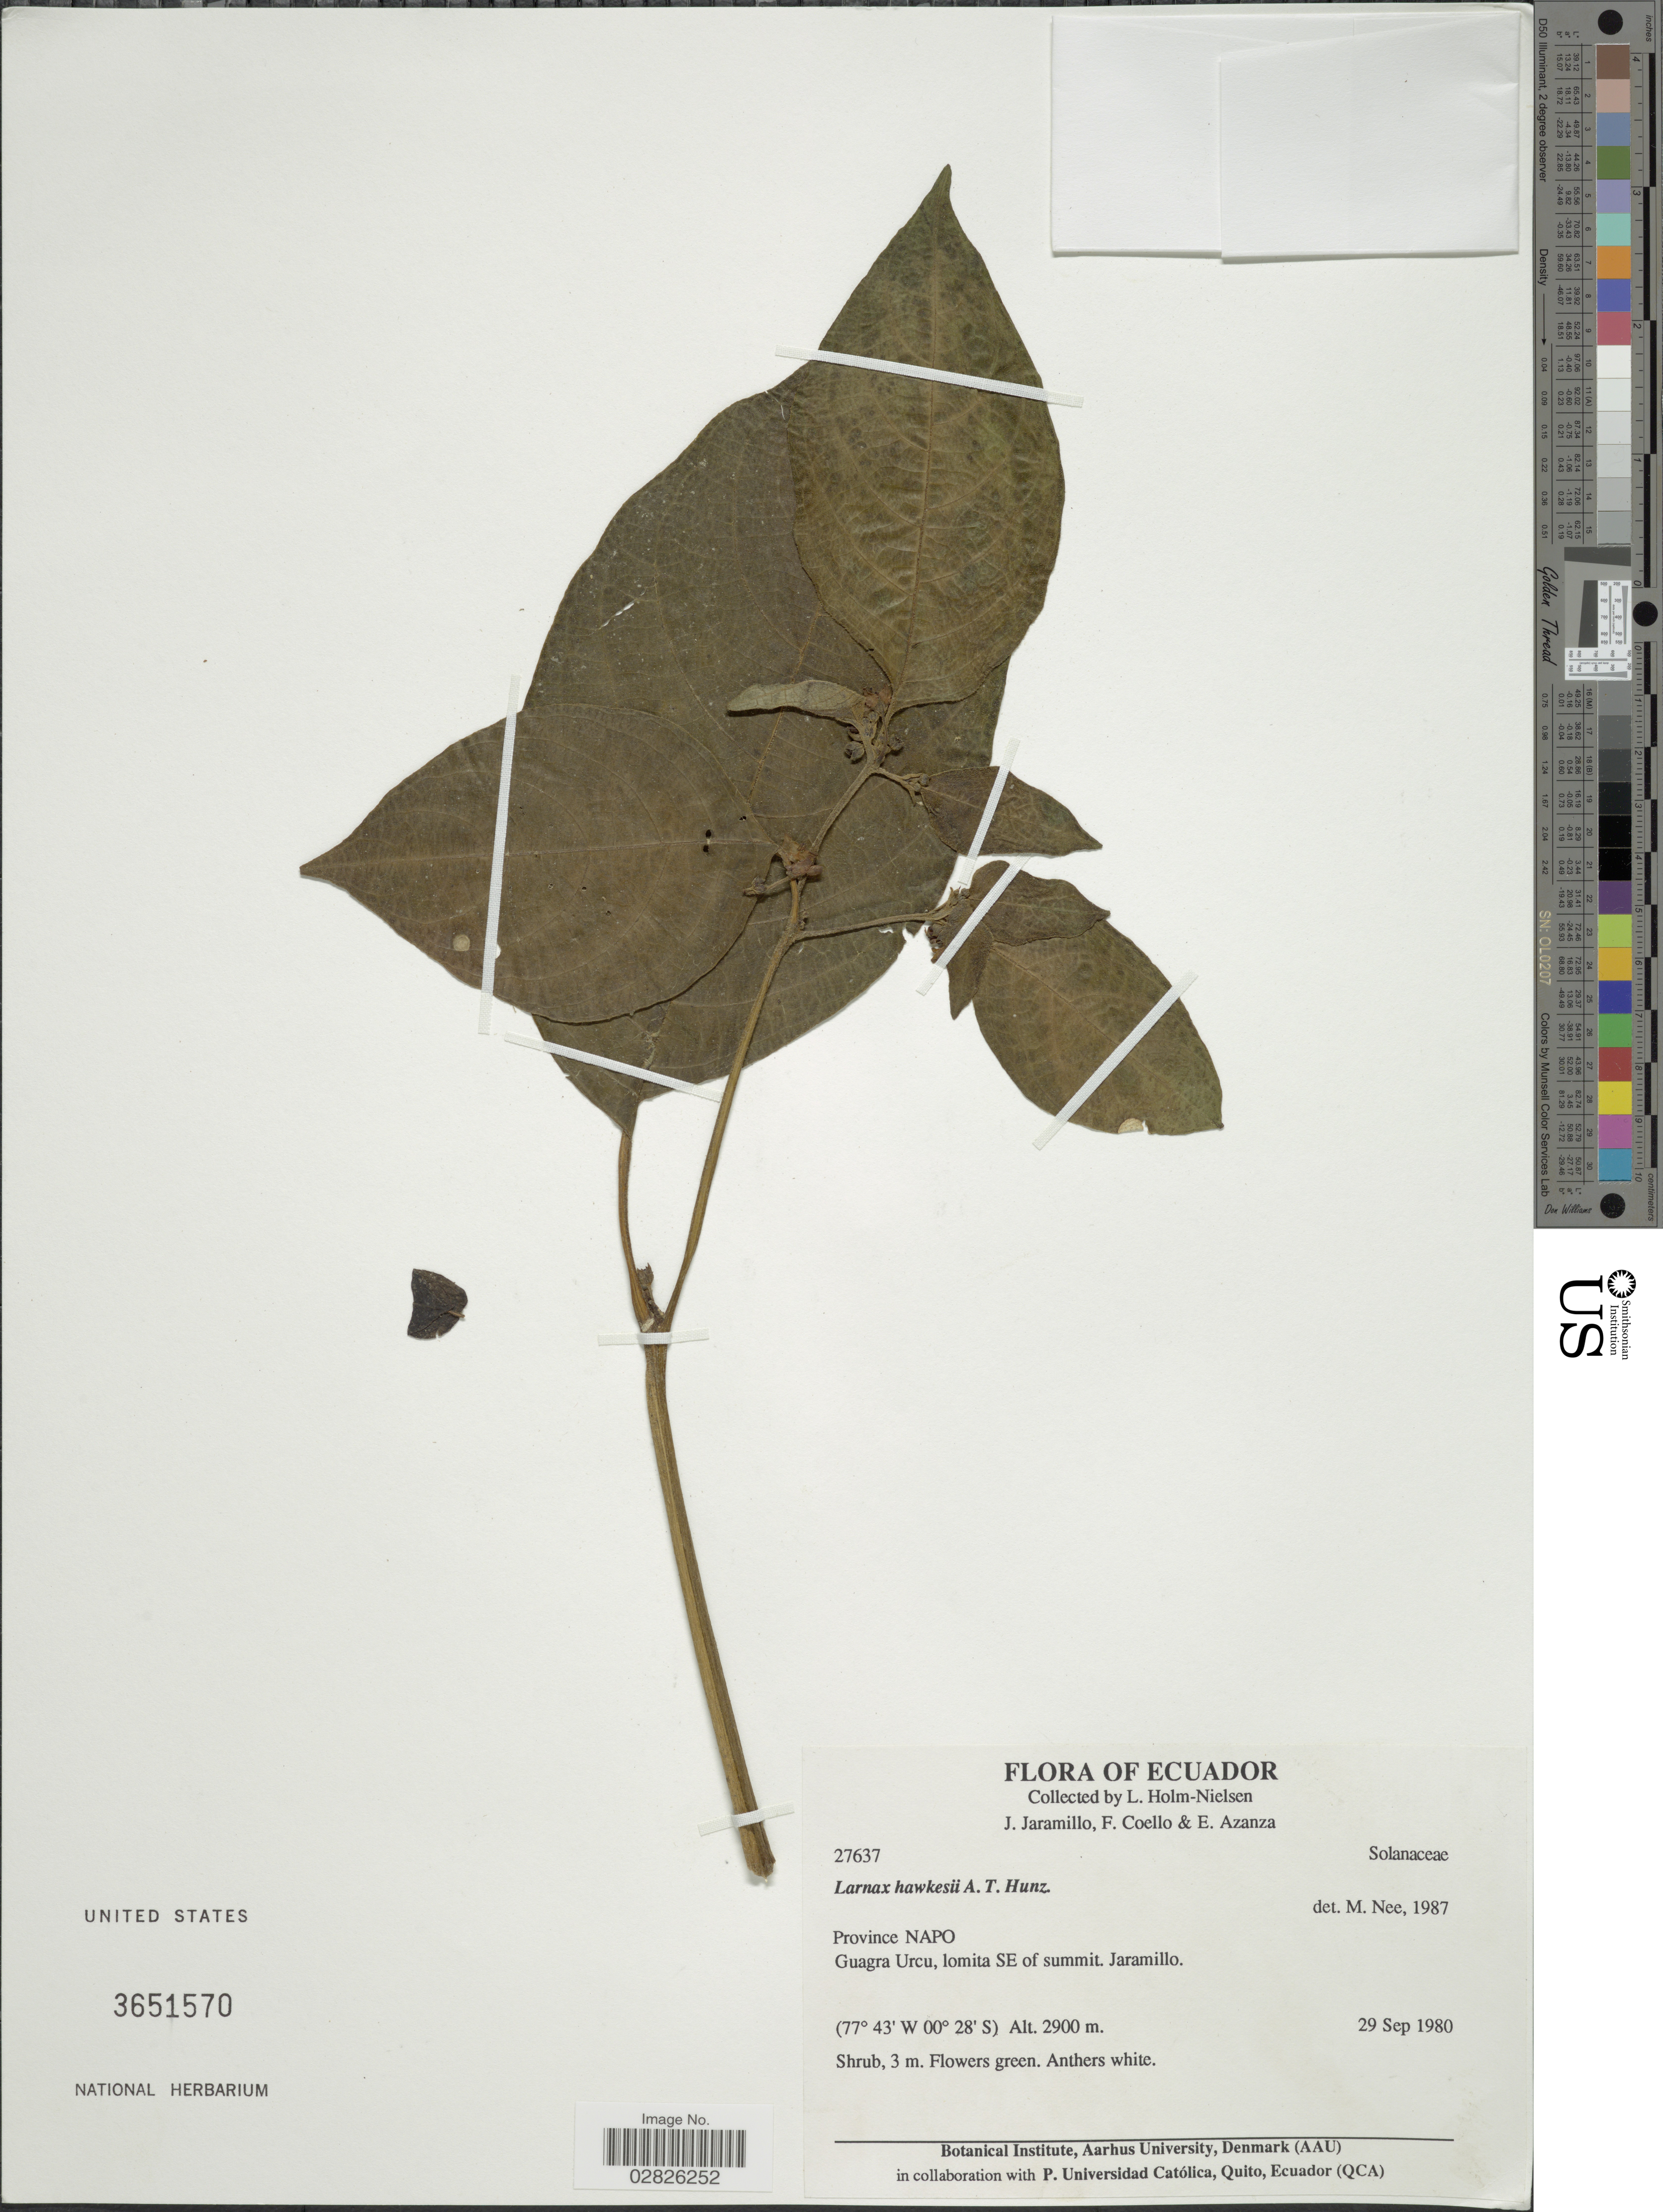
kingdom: Plantae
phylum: Tracheophyta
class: Magnoliopsida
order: Solanales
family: Solanaceae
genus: Larnax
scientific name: Larnax hawkesii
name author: Hunz.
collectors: L. Holm-Nielsen, J. Jaramillo, F. Coello & E. Azanza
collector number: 27637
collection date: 1980-09-29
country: Ecuador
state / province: Napo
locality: Province Napo. Guagra Urcu, lomita SE of summit. Jaramillo.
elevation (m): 2900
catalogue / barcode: US 3651570